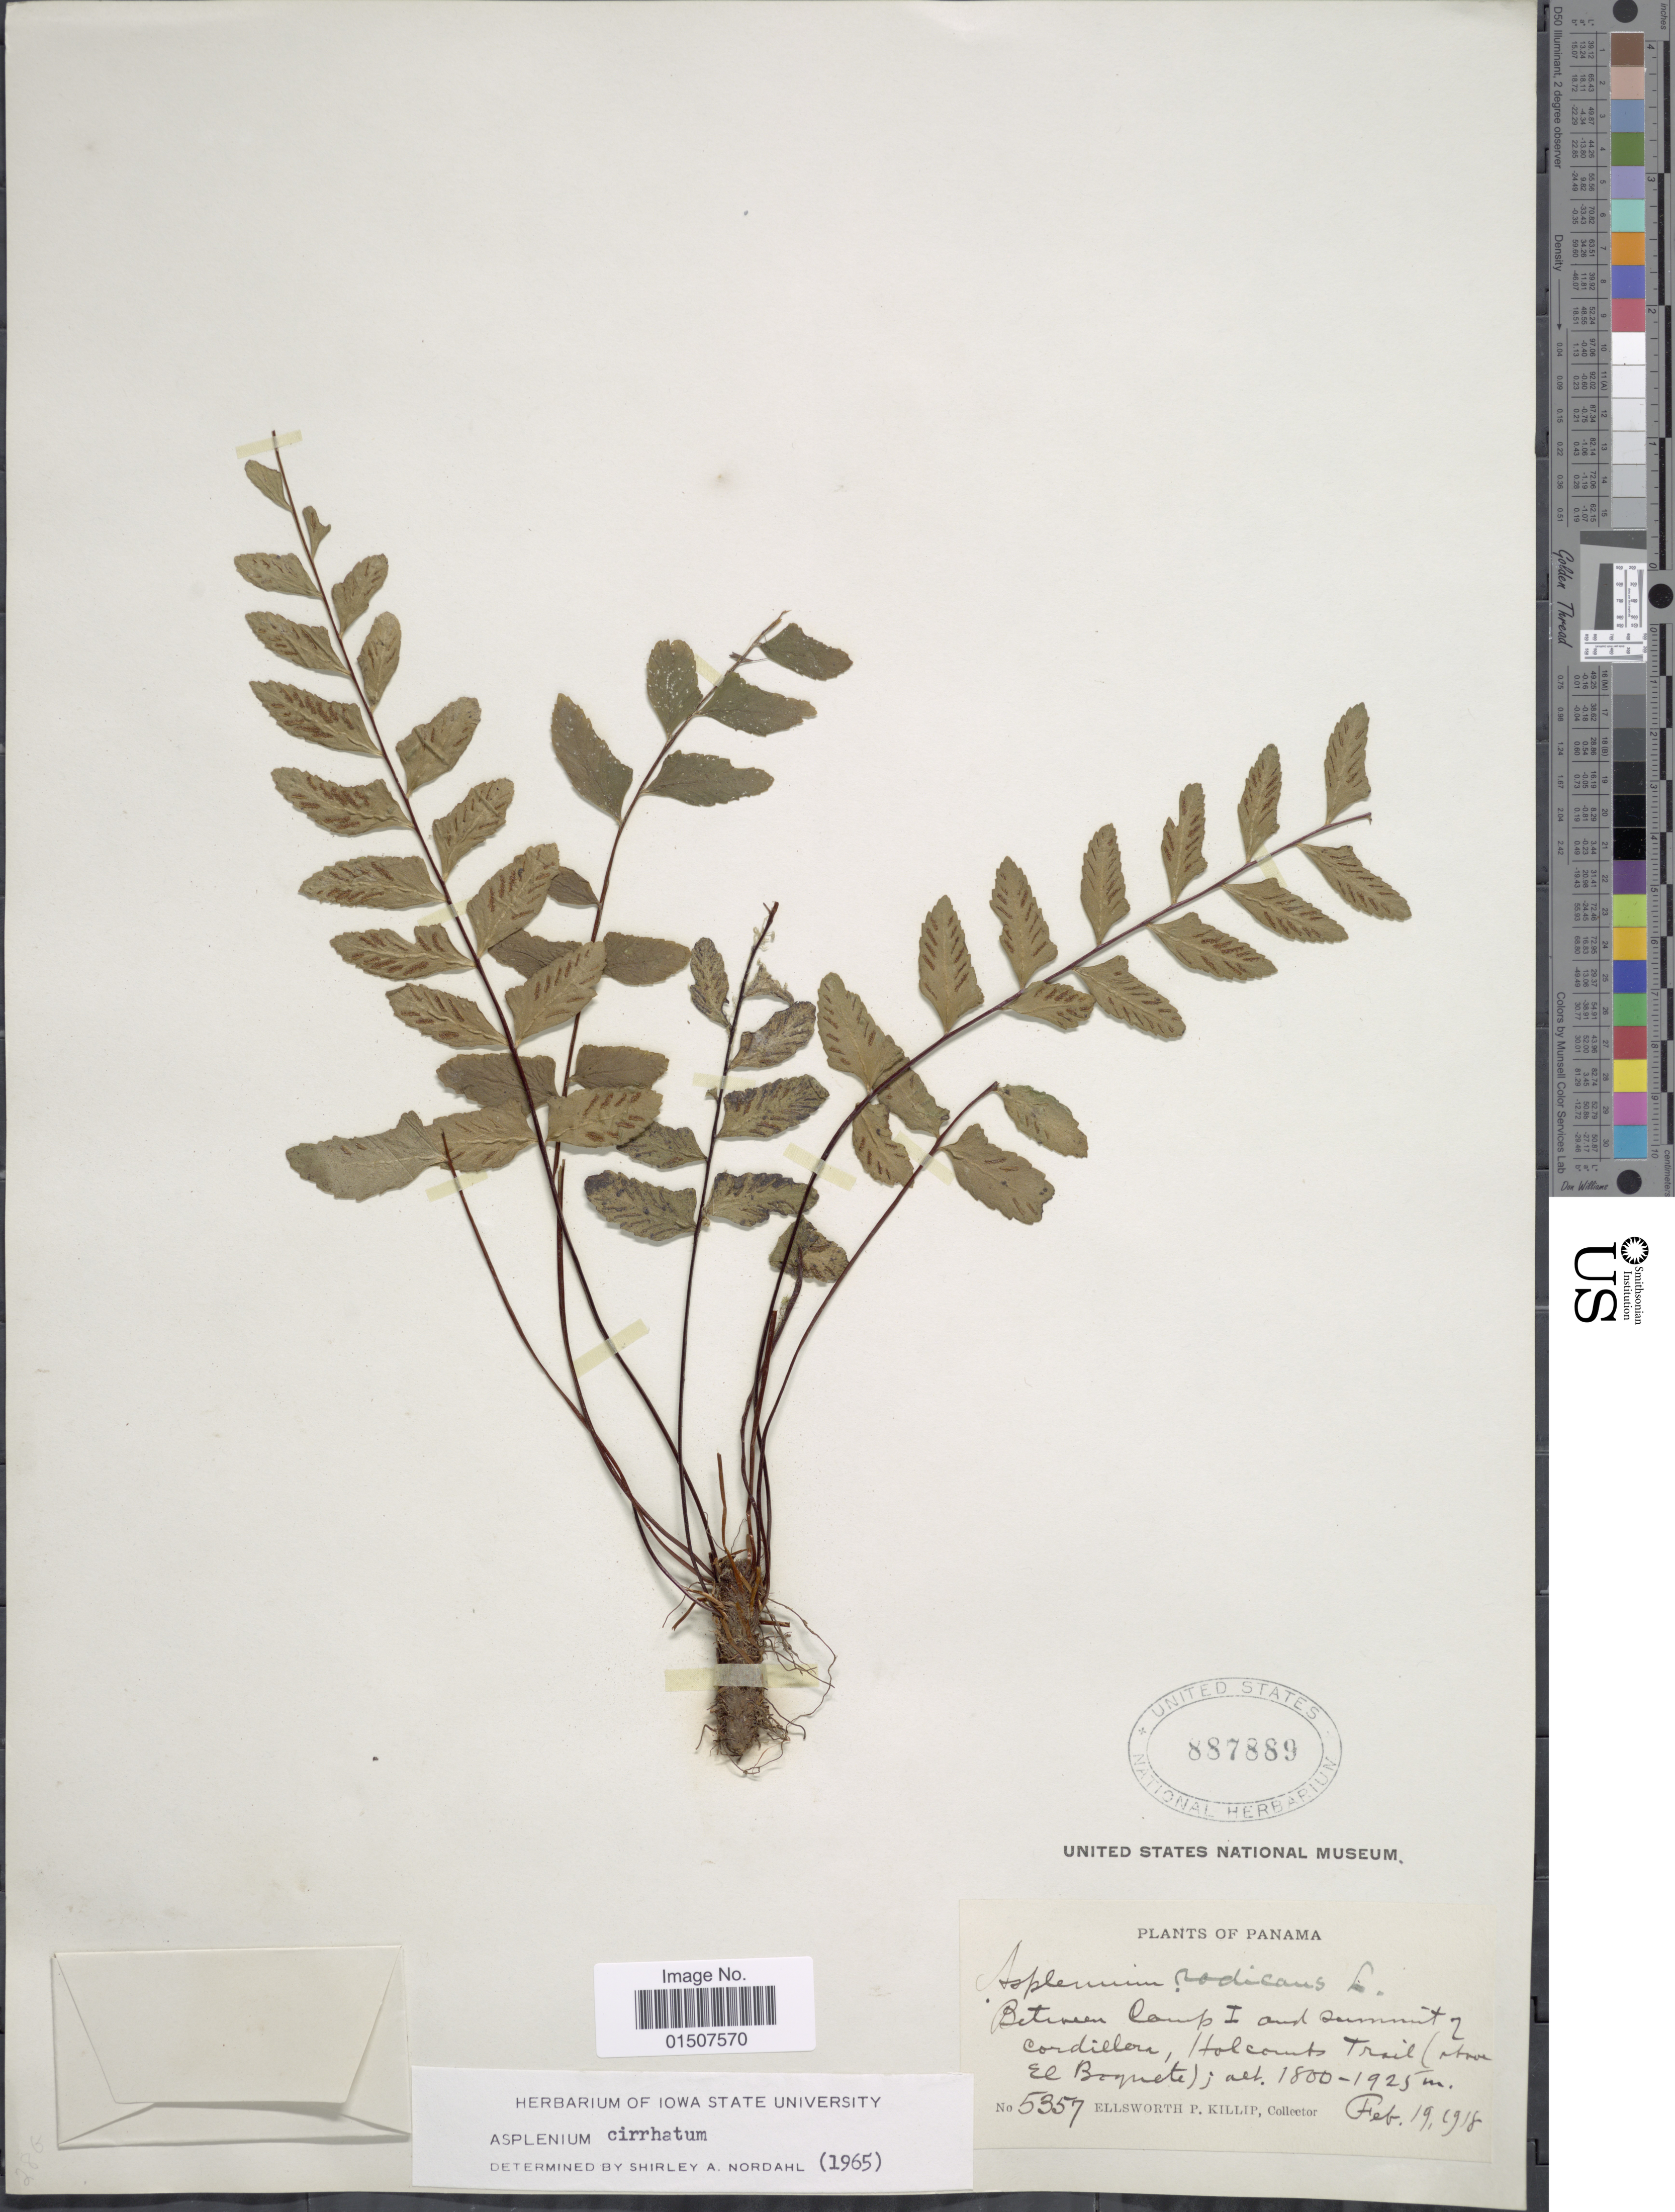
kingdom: Plantae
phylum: Tracheophyta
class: Polypodiopsida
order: Polypodiales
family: Aspleniaceae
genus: Asplenium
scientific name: Asplenium radicans var. cirrhatum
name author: (Rich. ex Willd.) Rosenst.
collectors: E. P. Killip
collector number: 5357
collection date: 1918-02-19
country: Panama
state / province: Chiriqui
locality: Between Camp 1 and summit of Cordillera, Holcomb's Trail (above El Boquete)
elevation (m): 1800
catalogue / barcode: US 887889